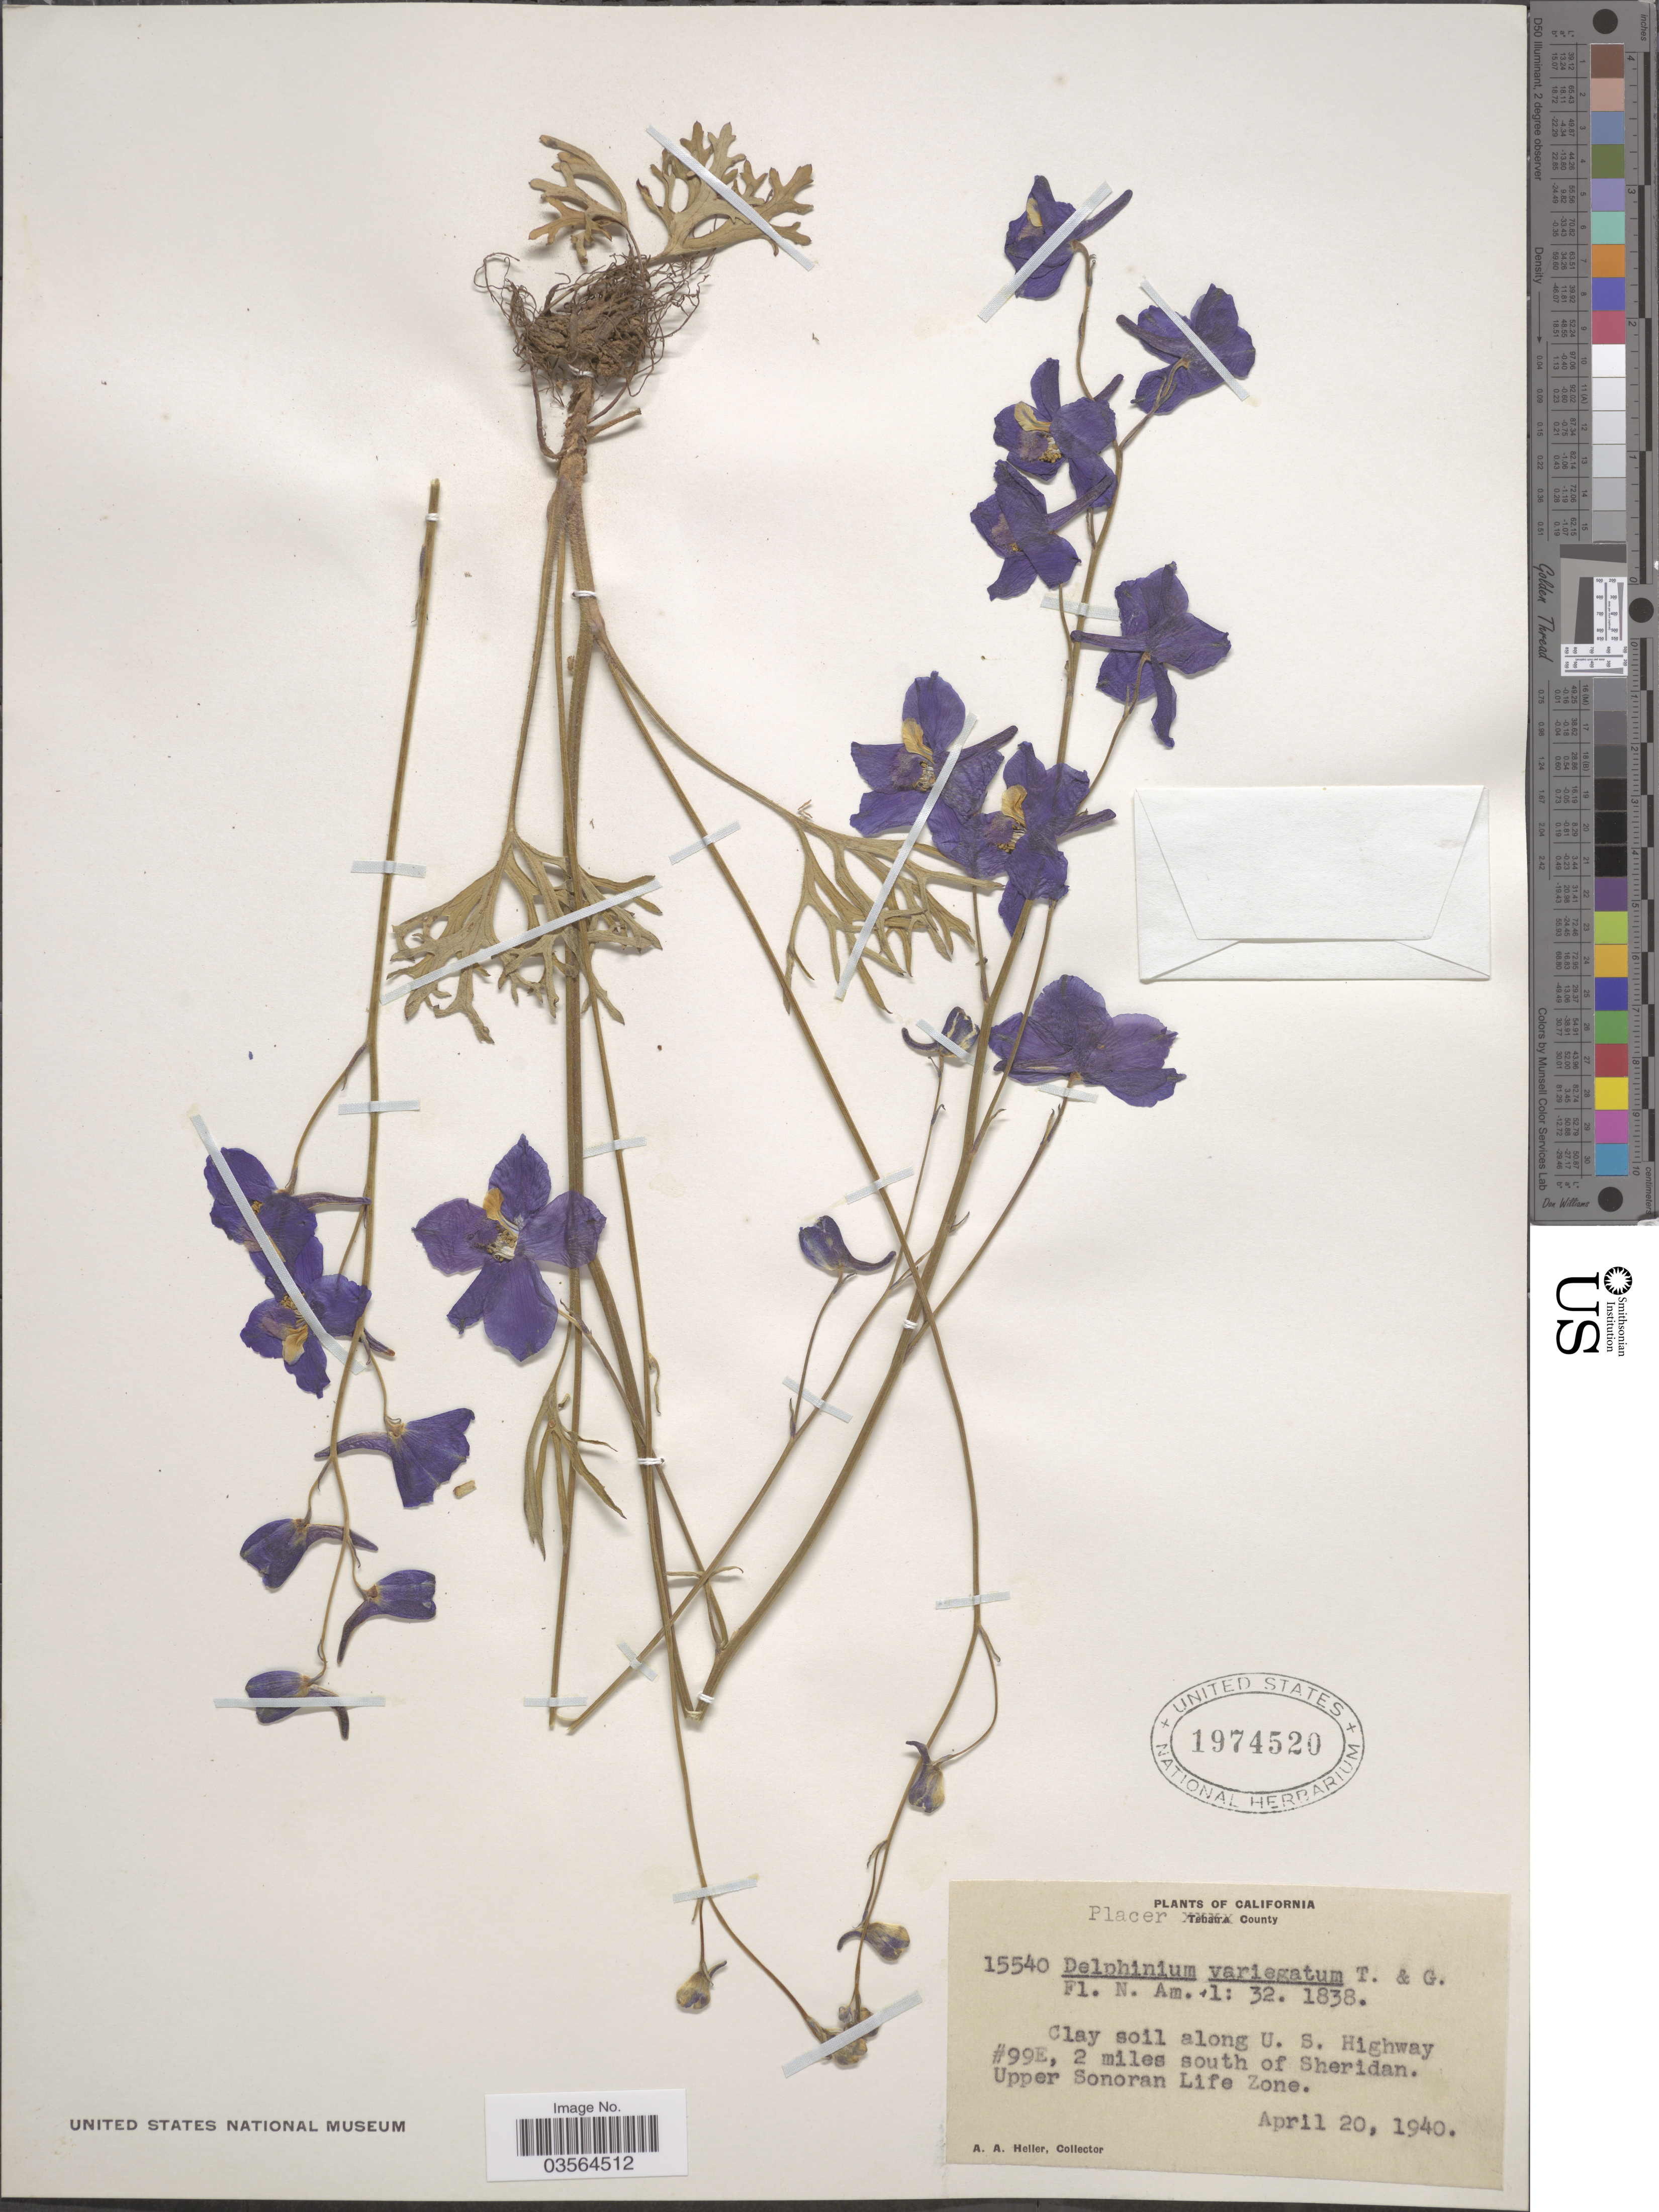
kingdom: Plantae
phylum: Tracheophyta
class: Magnoliopsida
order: Ranunculales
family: Ranunculaceae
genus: Delphinium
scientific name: Delphinium variegatum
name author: Torr. & A. Gray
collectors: A. A. Heller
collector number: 15540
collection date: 1940-04-20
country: United States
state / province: California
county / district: Placer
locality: Placer County. Along U. S. Highway #99E, 2 miles south of Sheridan. Upper Sonoran Life Zone.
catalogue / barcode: US 1974520